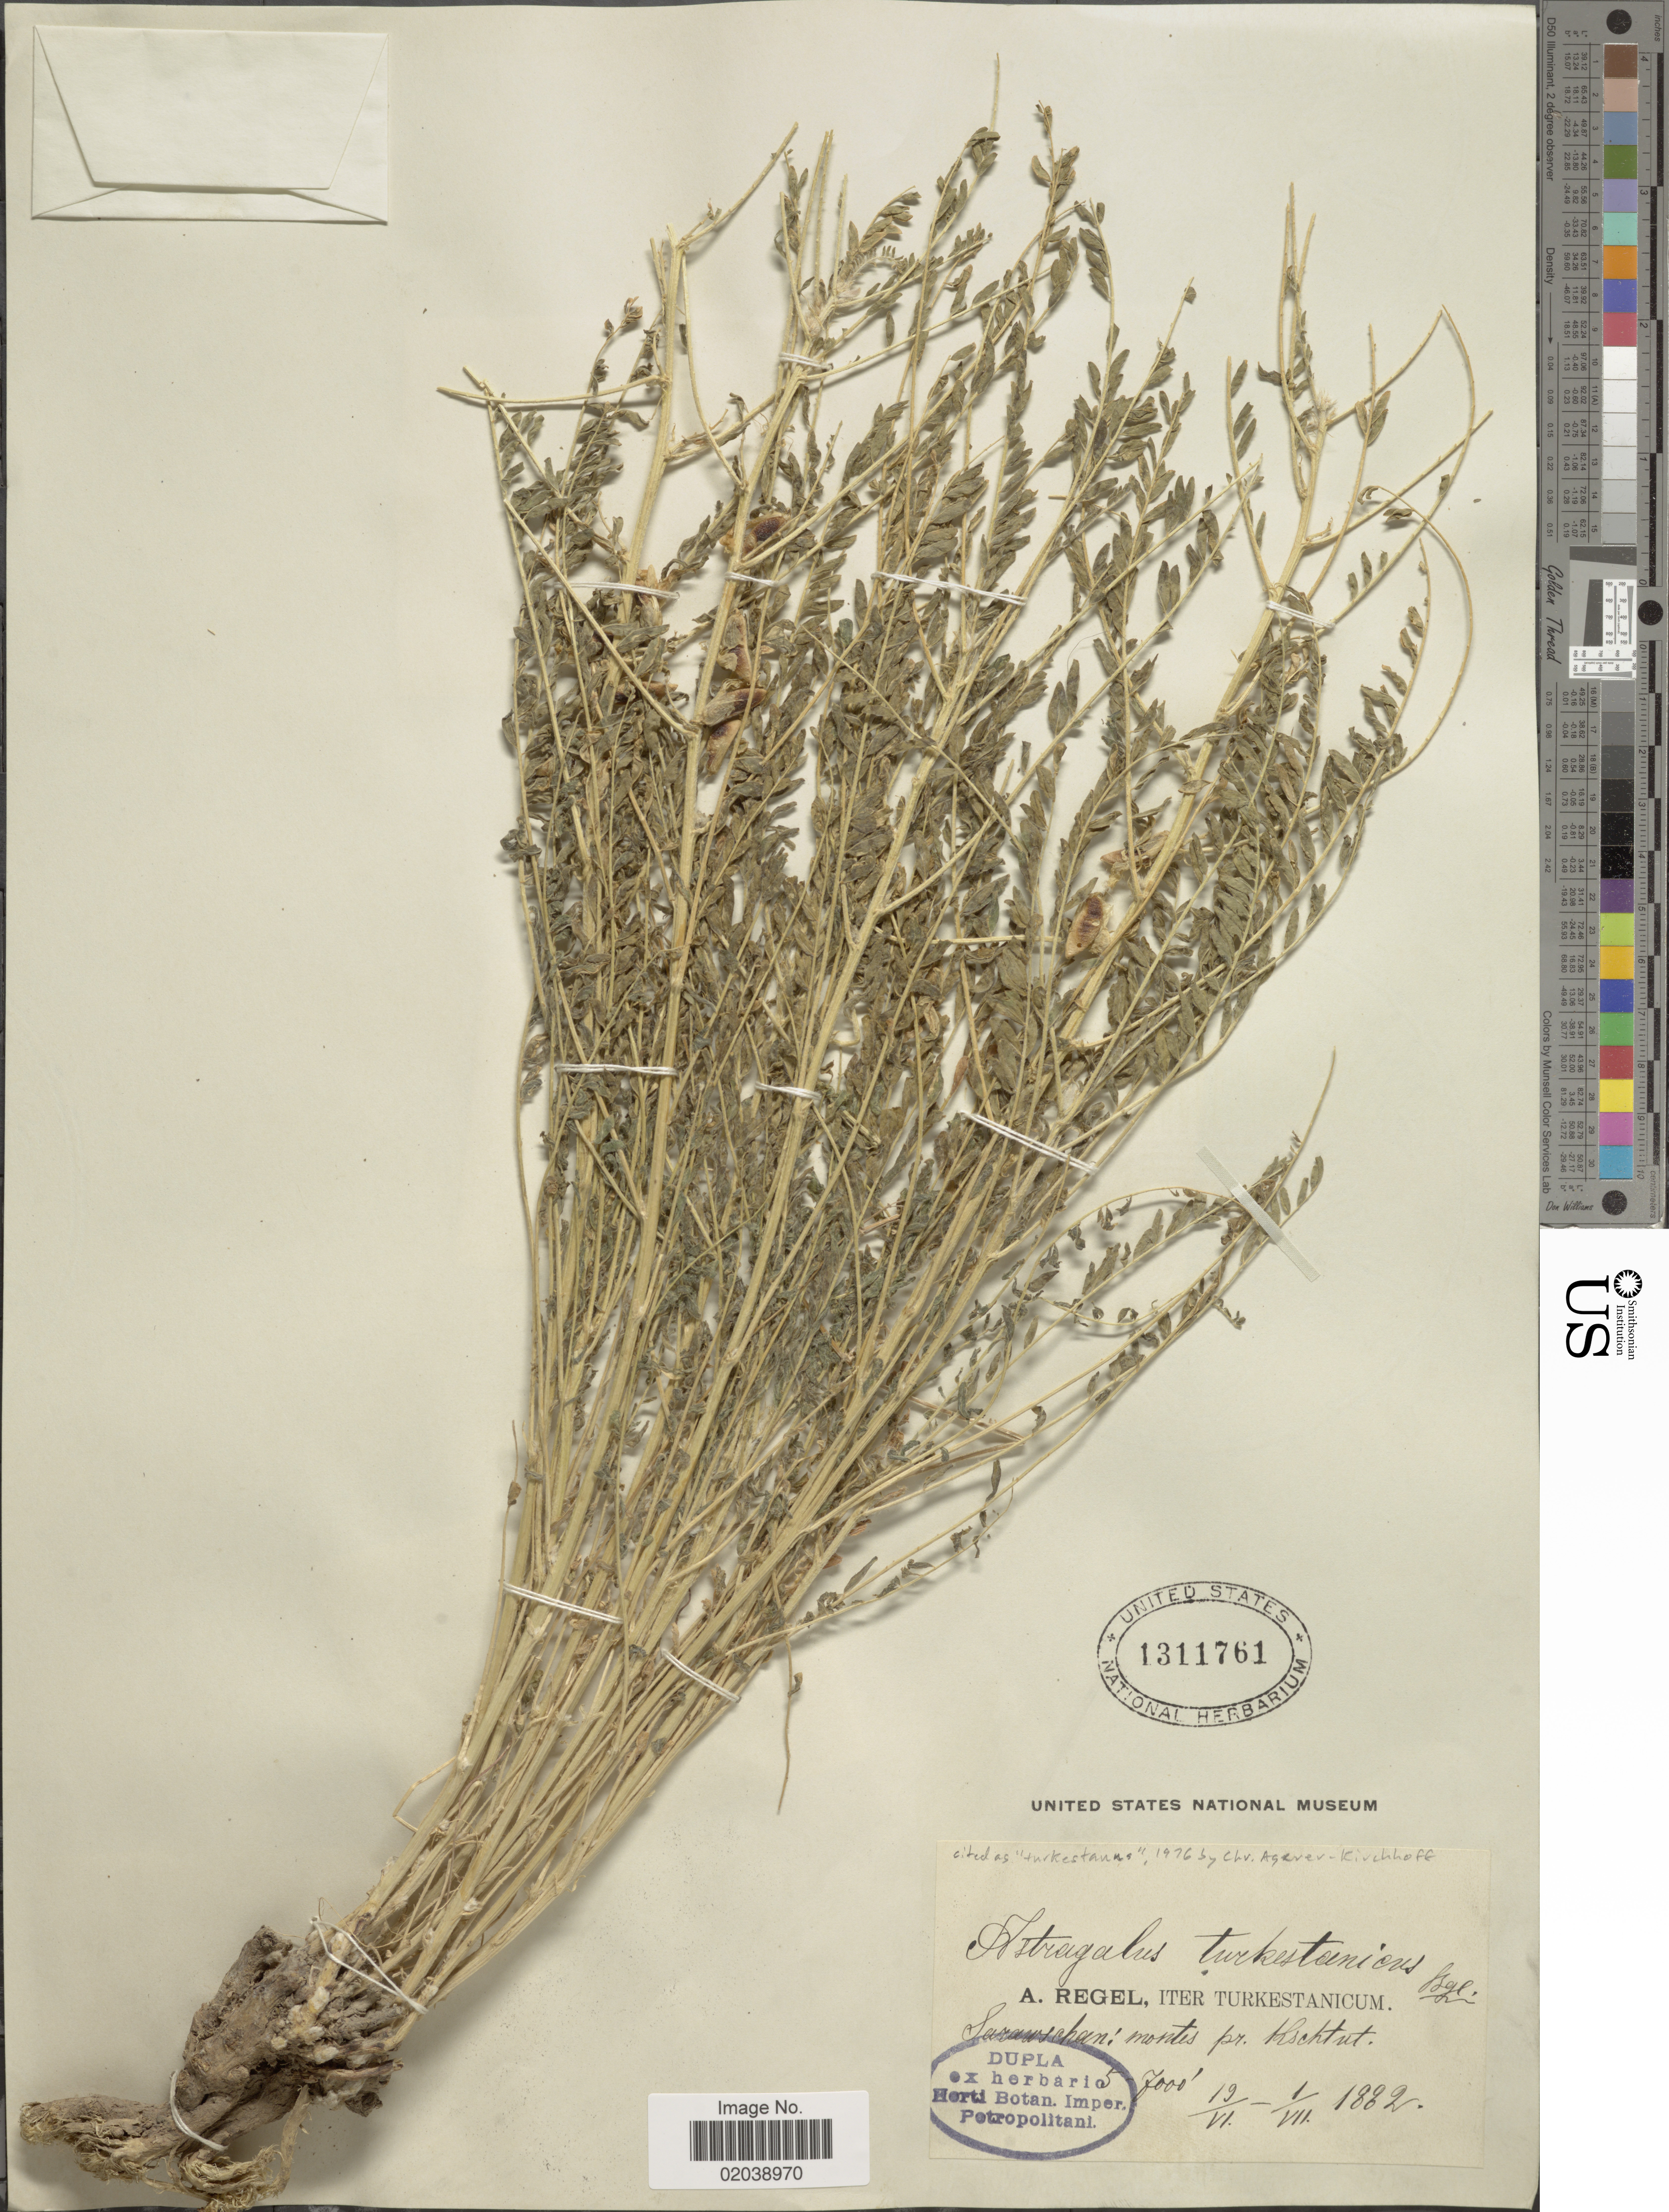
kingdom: Plantae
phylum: Tracheophyta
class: Magnoliopsida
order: Fabales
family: Fabaceae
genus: Astragalus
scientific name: Astragalus turkestanus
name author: Bunge & Boiss.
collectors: A. Regel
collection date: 1882-06-19/1882-07-01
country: Kazakhstan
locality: Iter Turkestanicum, Sarawschen, montes pr. Kschtut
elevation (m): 1524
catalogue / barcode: US 1311761